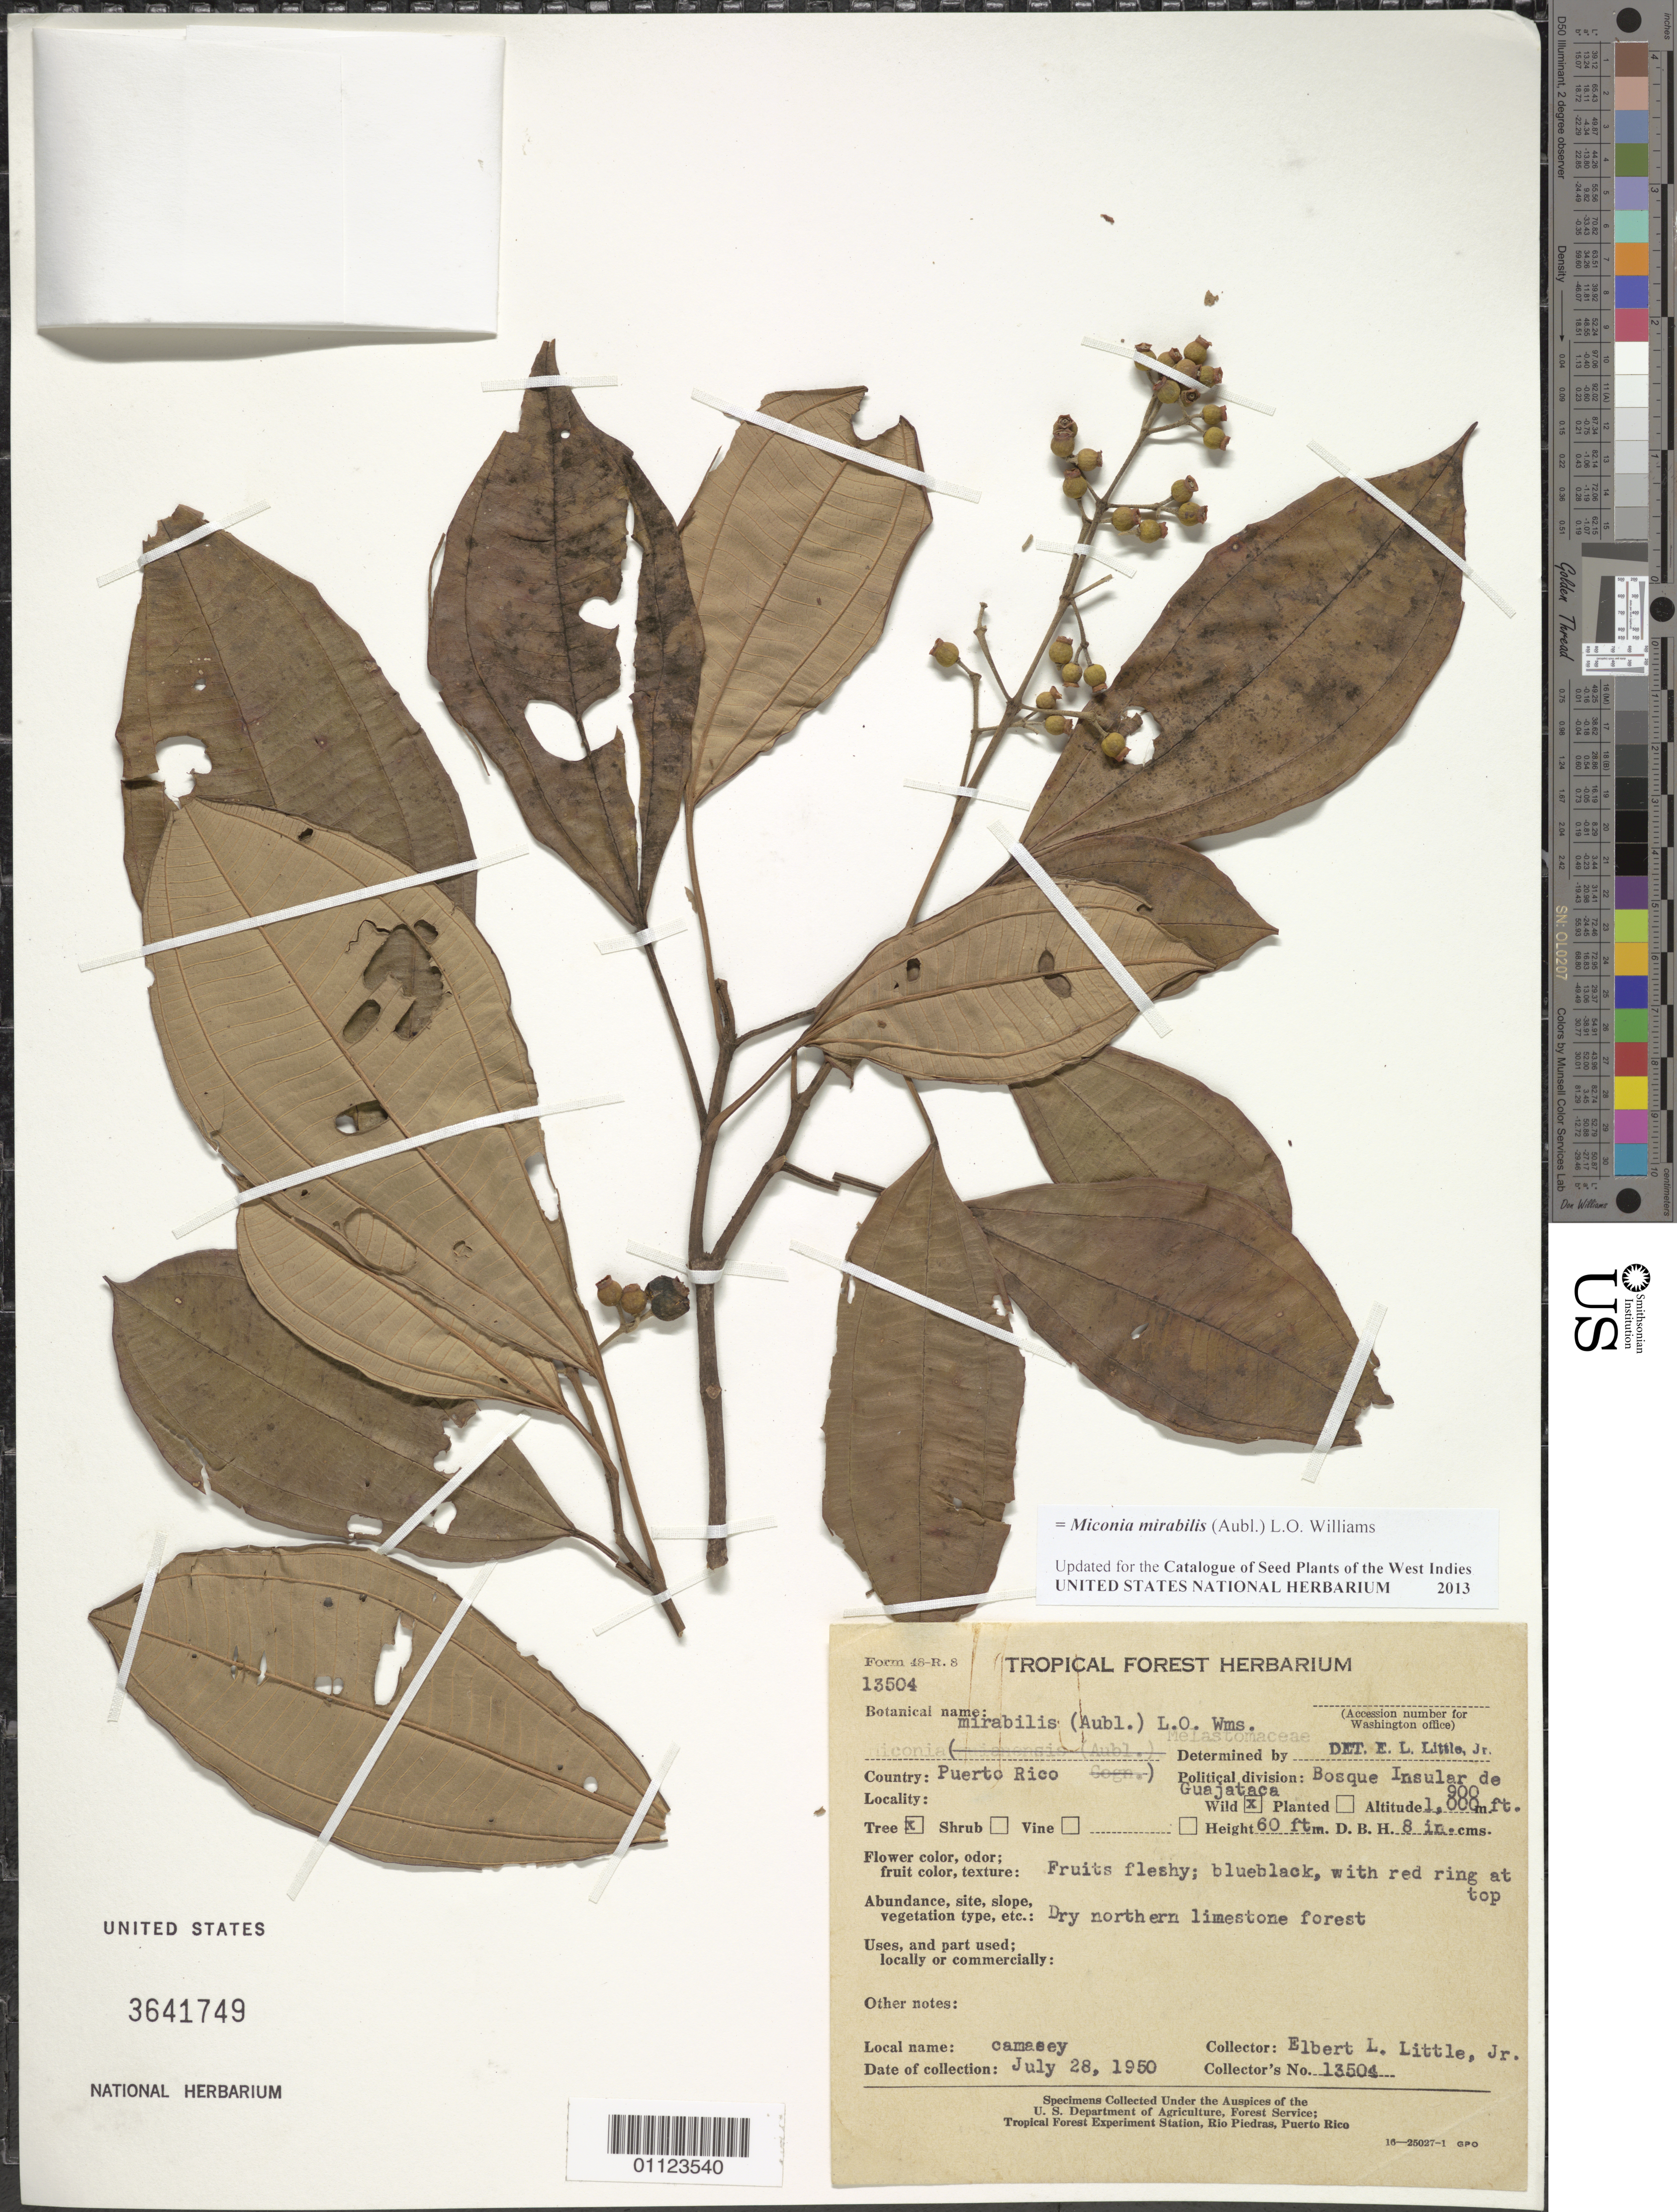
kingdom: Plantae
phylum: Tracheophyta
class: Magnoliopsida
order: Myrtales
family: Melastomataceae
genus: Miconia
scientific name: Miconia mirabilis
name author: (Aubl.) L.O. Williams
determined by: Little, Elbert L., Jr., (FSSR), United States Department of Agriculture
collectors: E. L. Little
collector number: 13504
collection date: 1950-07-28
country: Puerto Rico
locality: Bosque Insular de Guajataca.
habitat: Dry northern limestone forest.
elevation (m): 274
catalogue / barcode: US 3641749